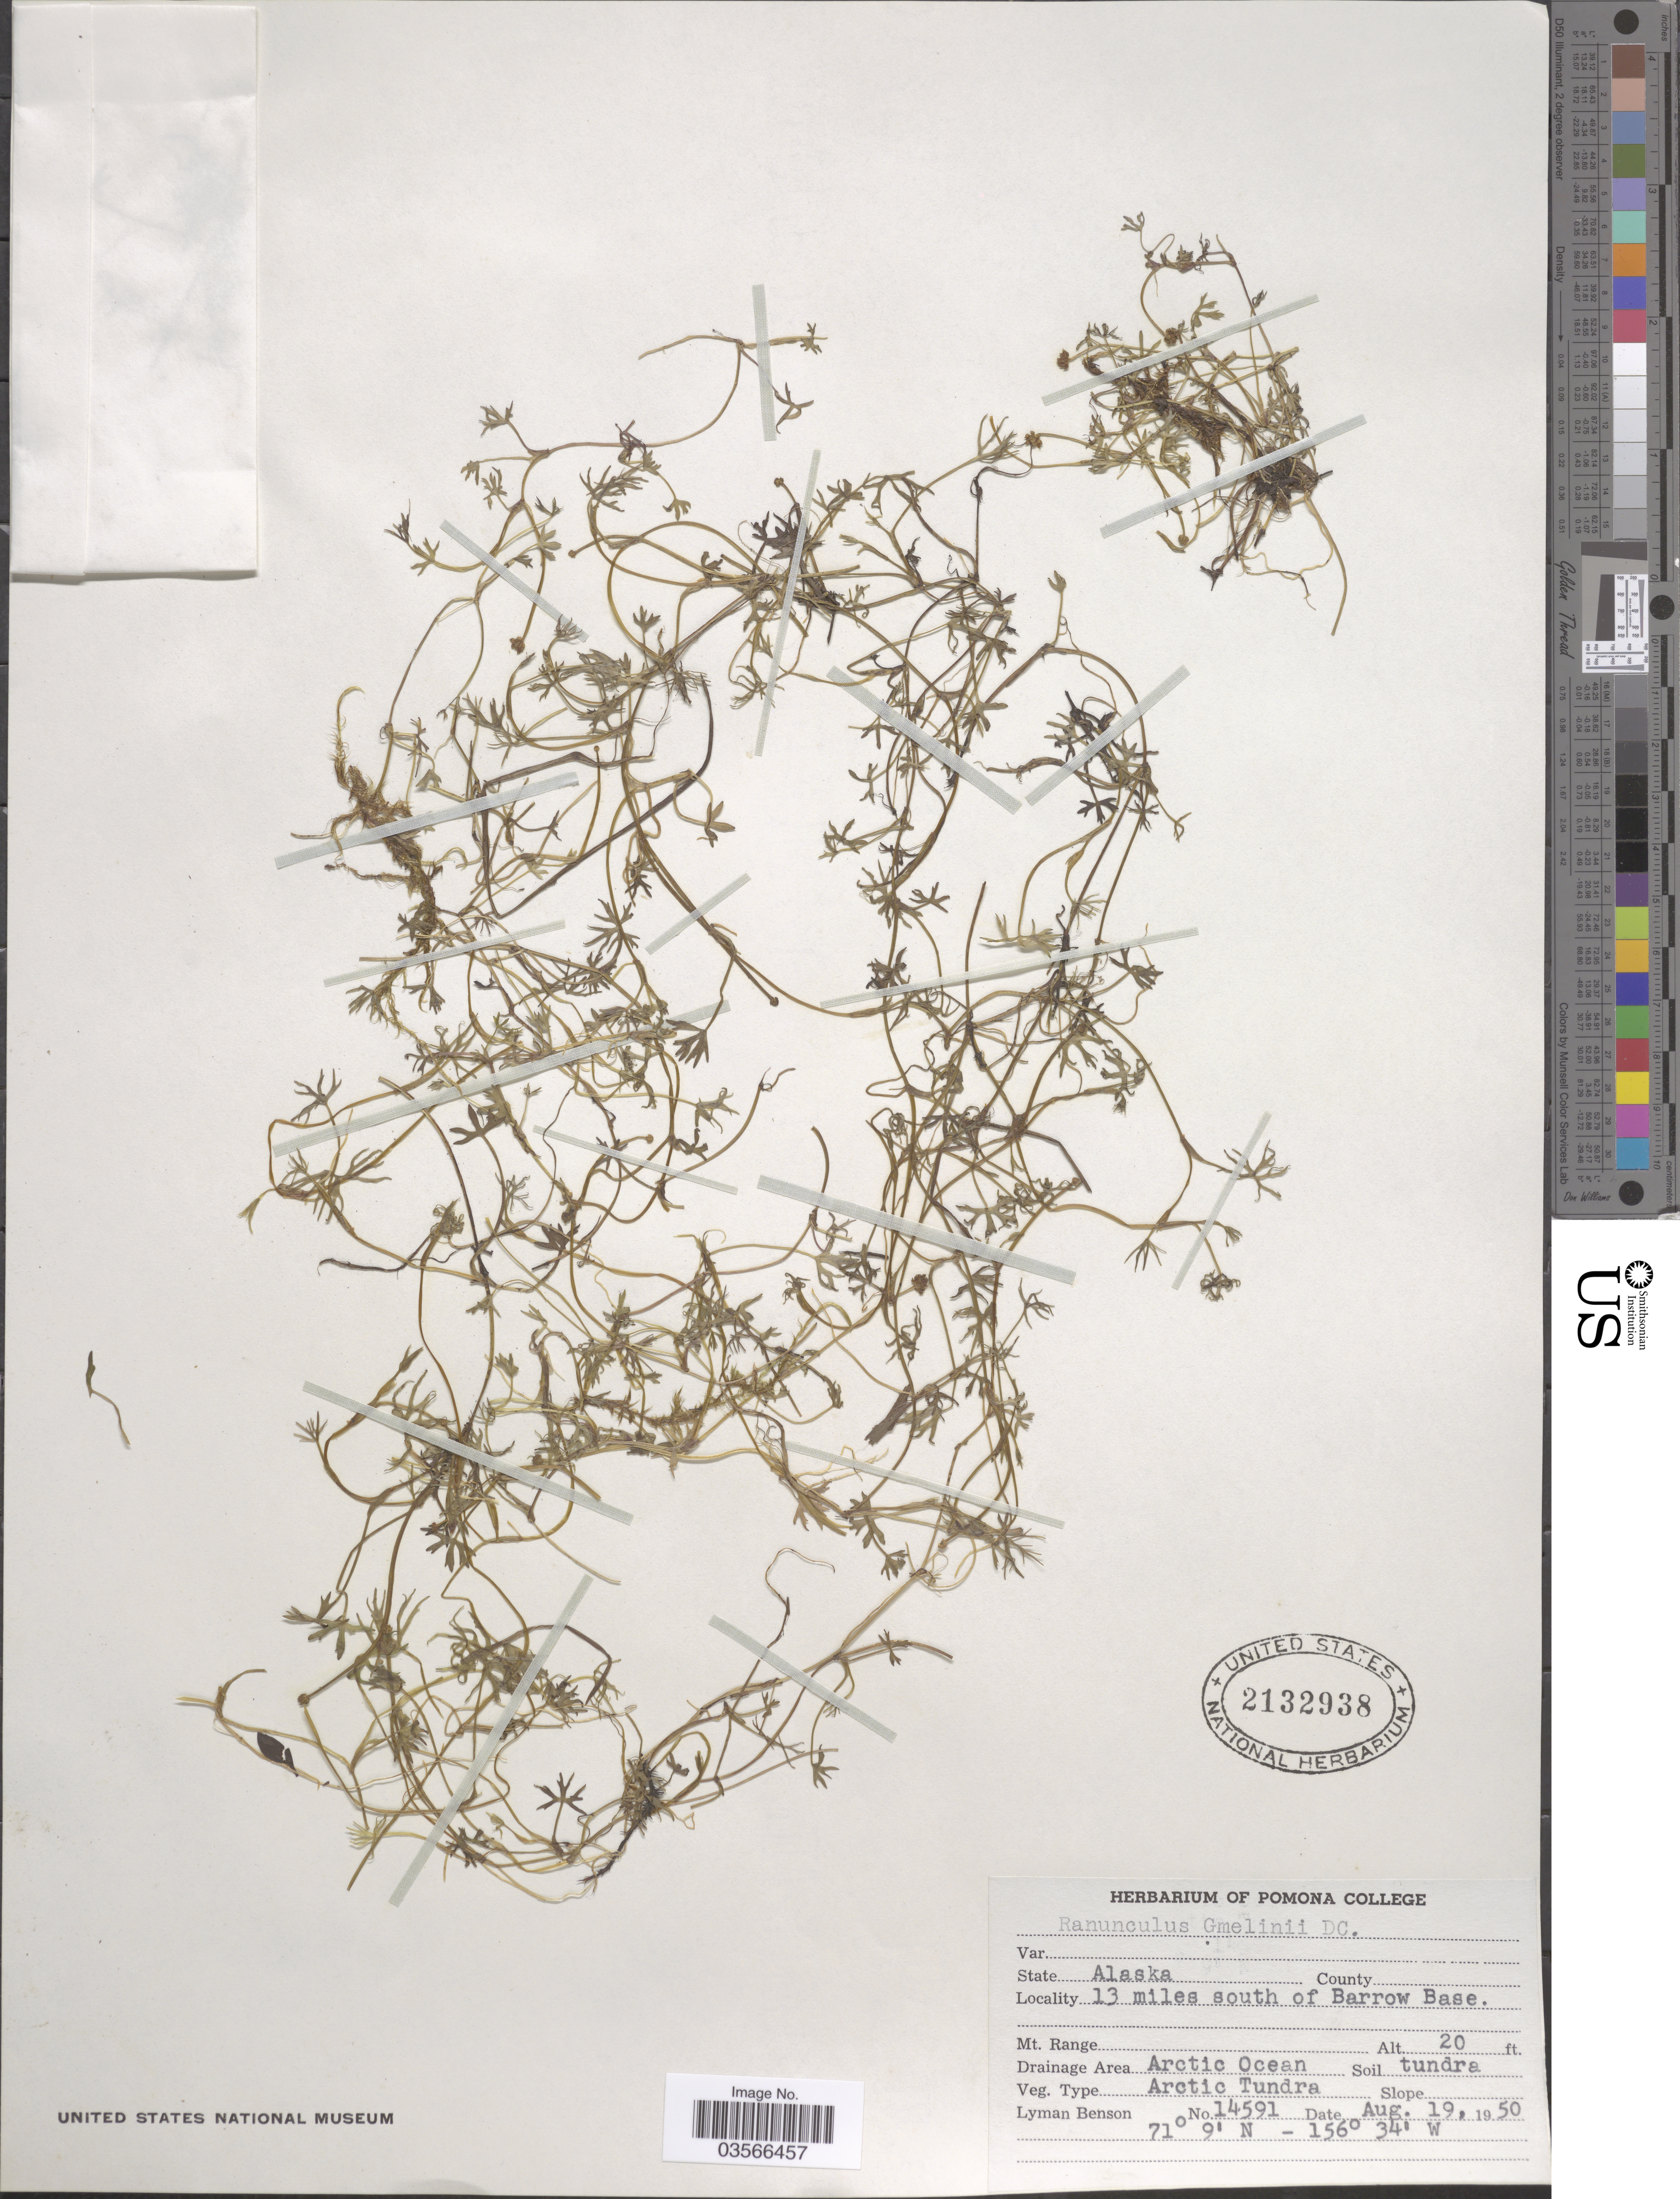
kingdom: Plantae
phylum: Tracheophyta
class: Magnoliopsida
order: Ranunculales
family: Ranunculaceae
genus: Ranunculus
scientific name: Ranunculus gmelinii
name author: DC.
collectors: L. D. Benson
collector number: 14591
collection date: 1950-08-19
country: United States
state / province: Alaska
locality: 13 miles south of Barrow Base. Drainage Area Arctic Ocean.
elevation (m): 6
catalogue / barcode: US 2132938